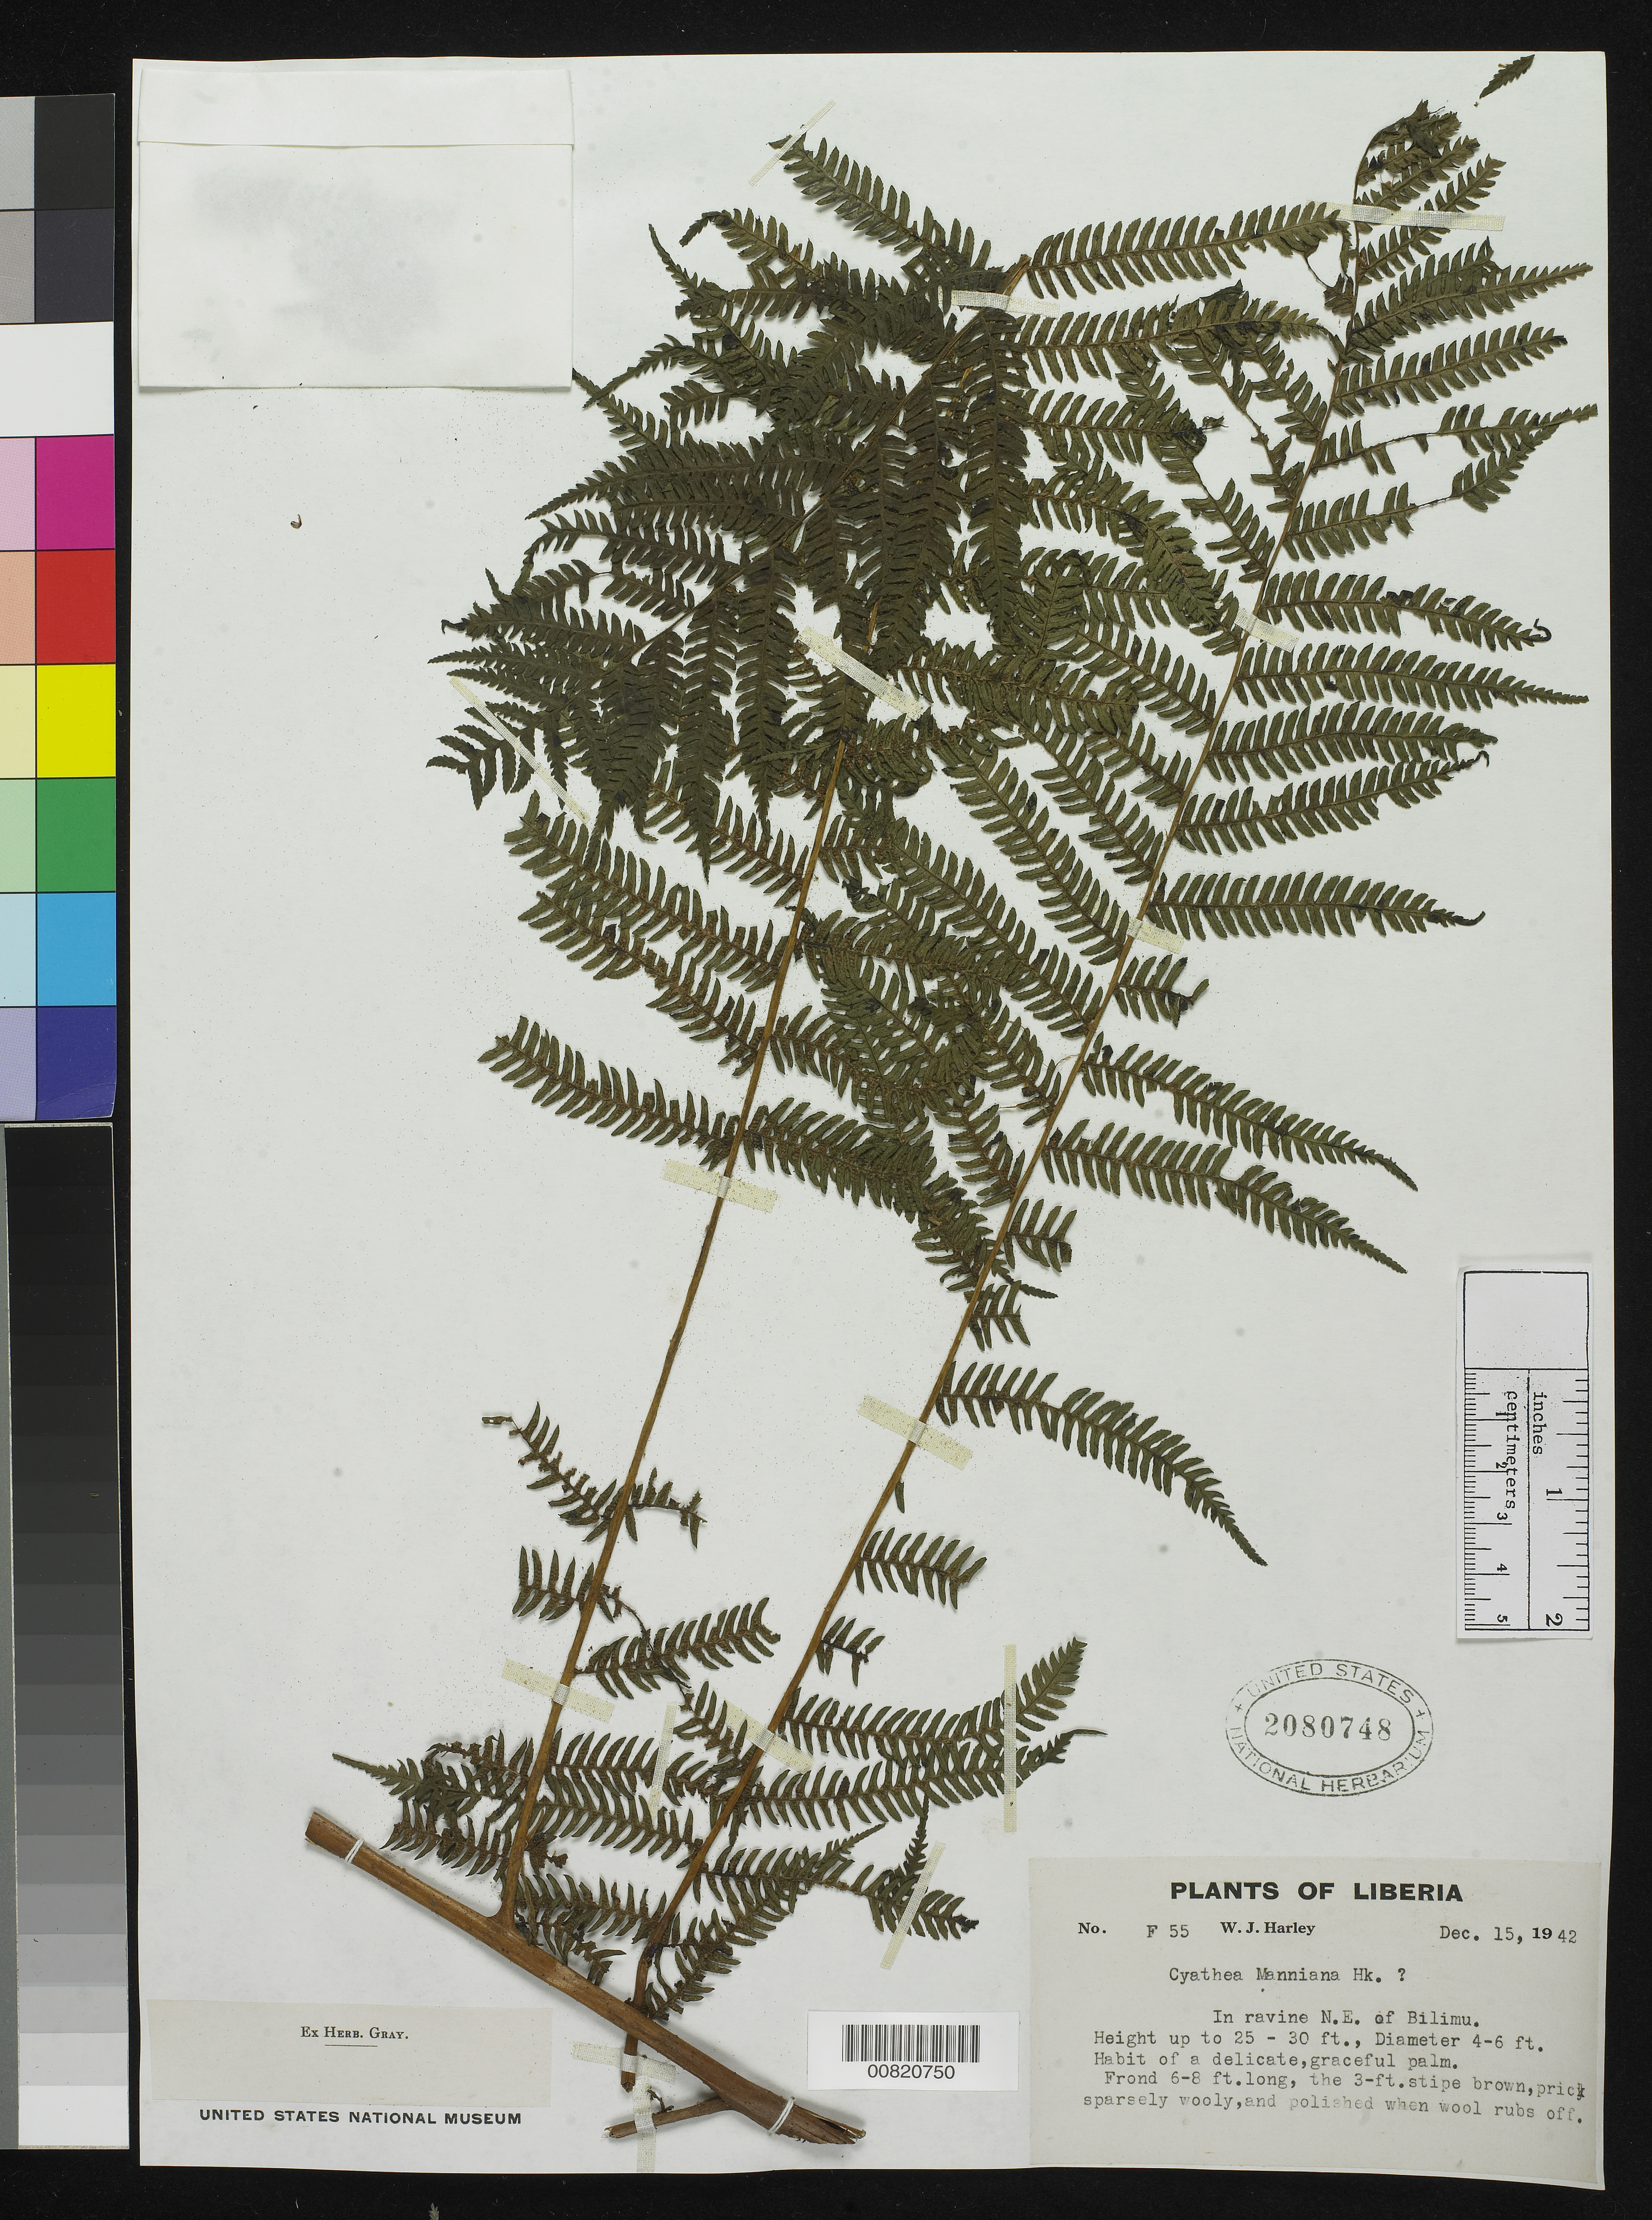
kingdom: Plantae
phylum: Tracheophyta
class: Polypodiopsida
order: Cyatheales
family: Cyatheaceae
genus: Alsophila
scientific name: Alsophila manniana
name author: (Hook.) R.M. Tryon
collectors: W. Harley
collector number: F 55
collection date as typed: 15 Dec 1942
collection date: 1942-12-15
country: Liberia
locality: N.E. of Bilimu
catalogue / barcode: US 2080748